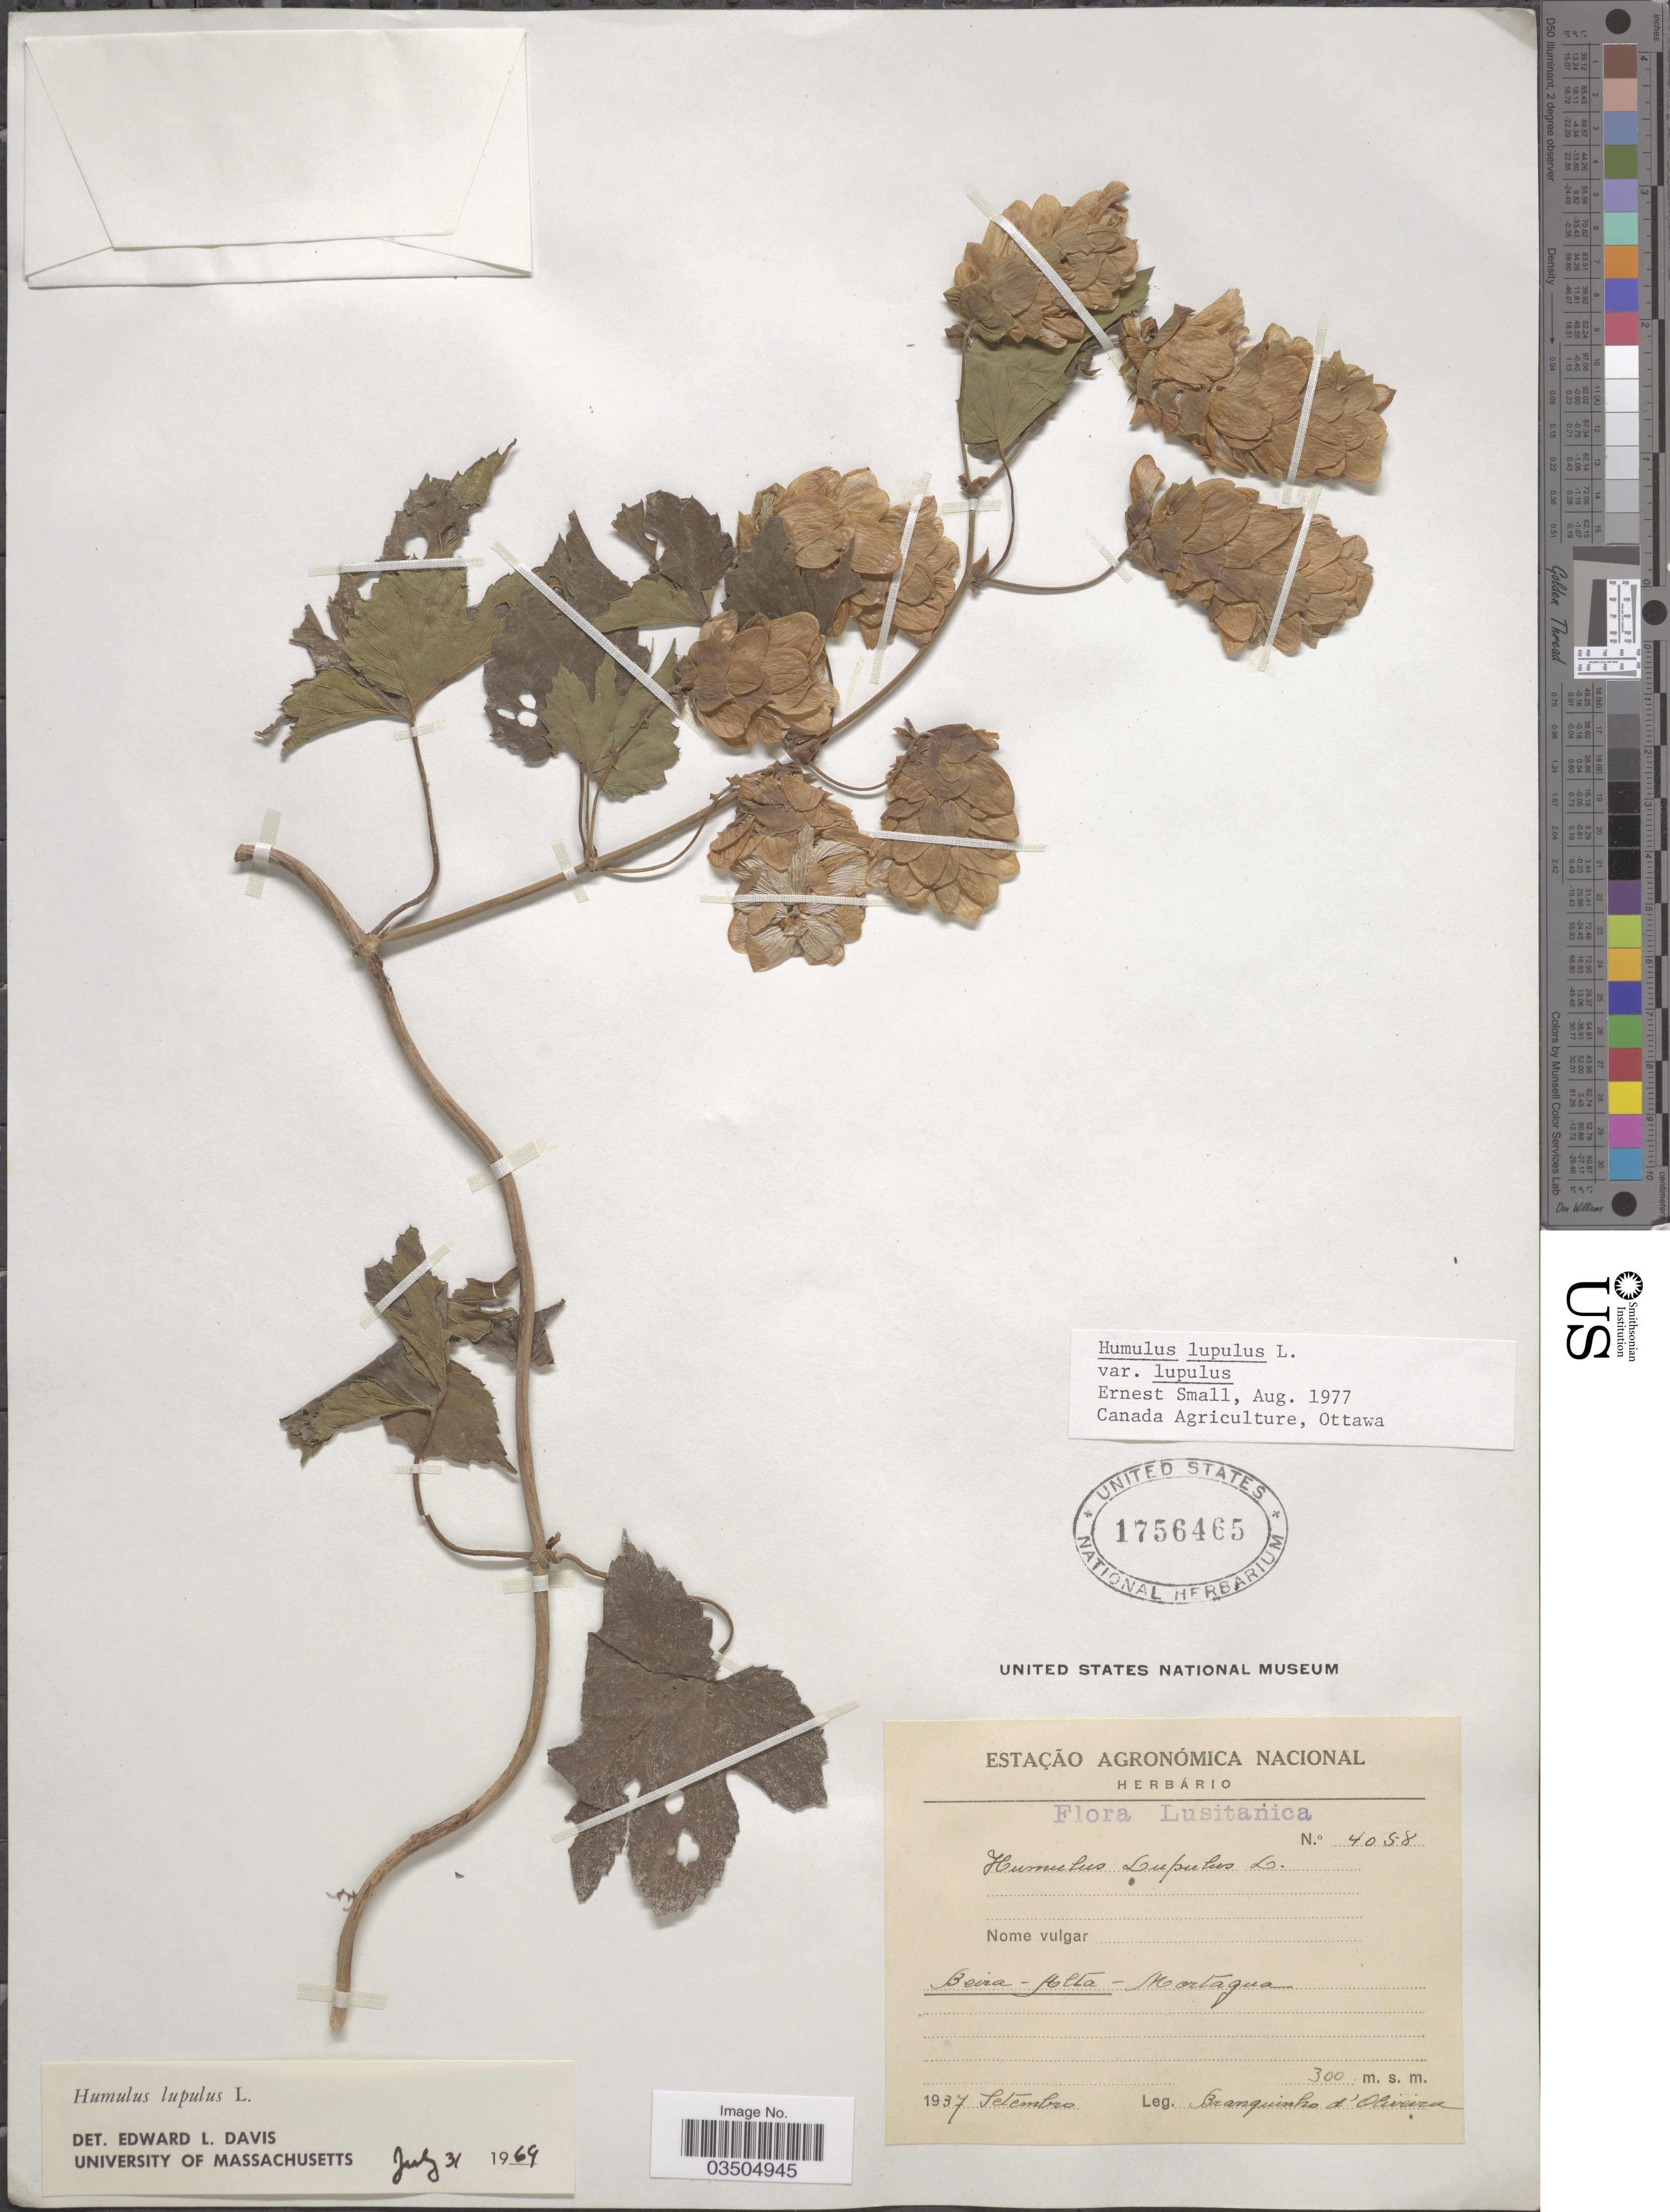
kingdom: Plantae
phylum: Tracheophyta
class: Magnoliopsida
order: Rosales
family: Cannabaceae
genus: Humulus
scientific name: Humulus lupulus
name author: L.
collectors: A. Branquinho D'Oliveira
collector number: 4058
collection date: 1937-09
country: Portugal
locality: Lusitanica. Beira-Alta-Mortagua.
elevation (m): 300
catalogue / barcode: US 1756465